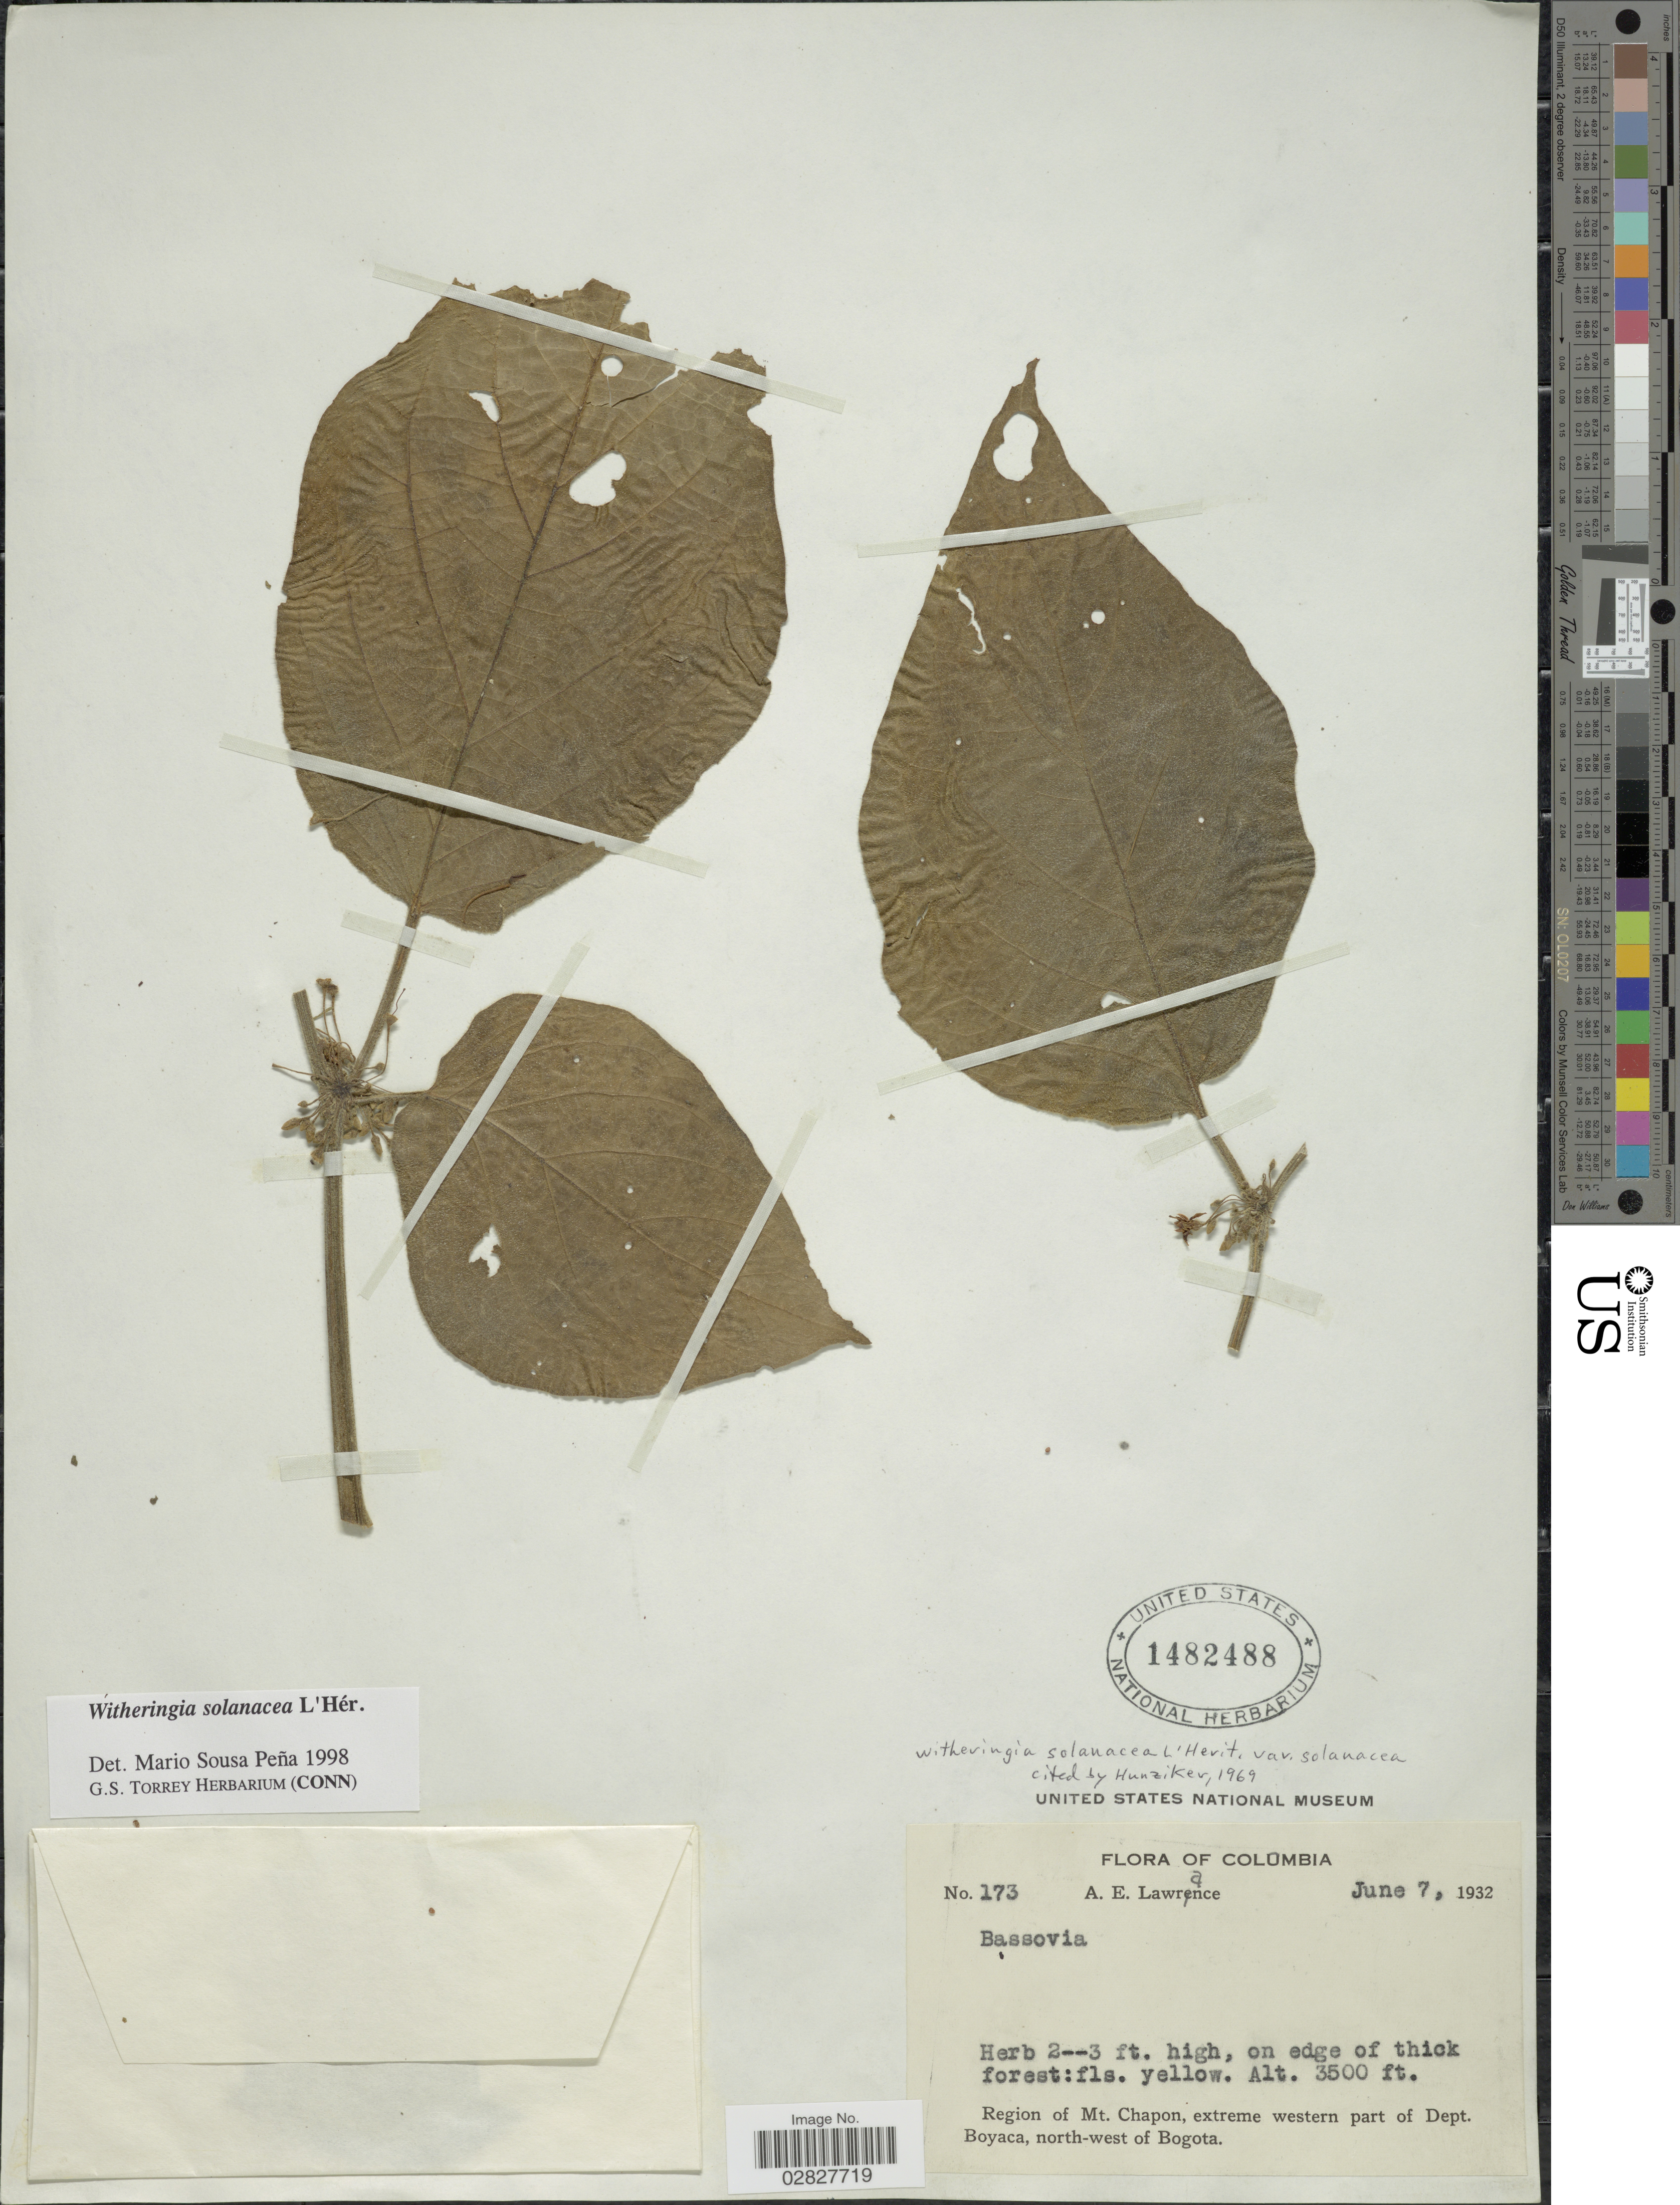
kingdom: Plantae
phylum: Tracheophyta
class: Magnoliopsida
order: Solanales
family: Solanaceae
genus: Witheringia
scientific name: Witheringia solanacea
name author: L'Hér.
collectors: A. Lawrance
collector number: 173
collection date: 1932-06-07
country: Colombia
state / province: Boyacá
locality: Region of Mt. Chapon, extreme western part of Dept. Boyaca, north-west of Bogota.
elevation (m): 1067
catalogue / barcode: US 1482488